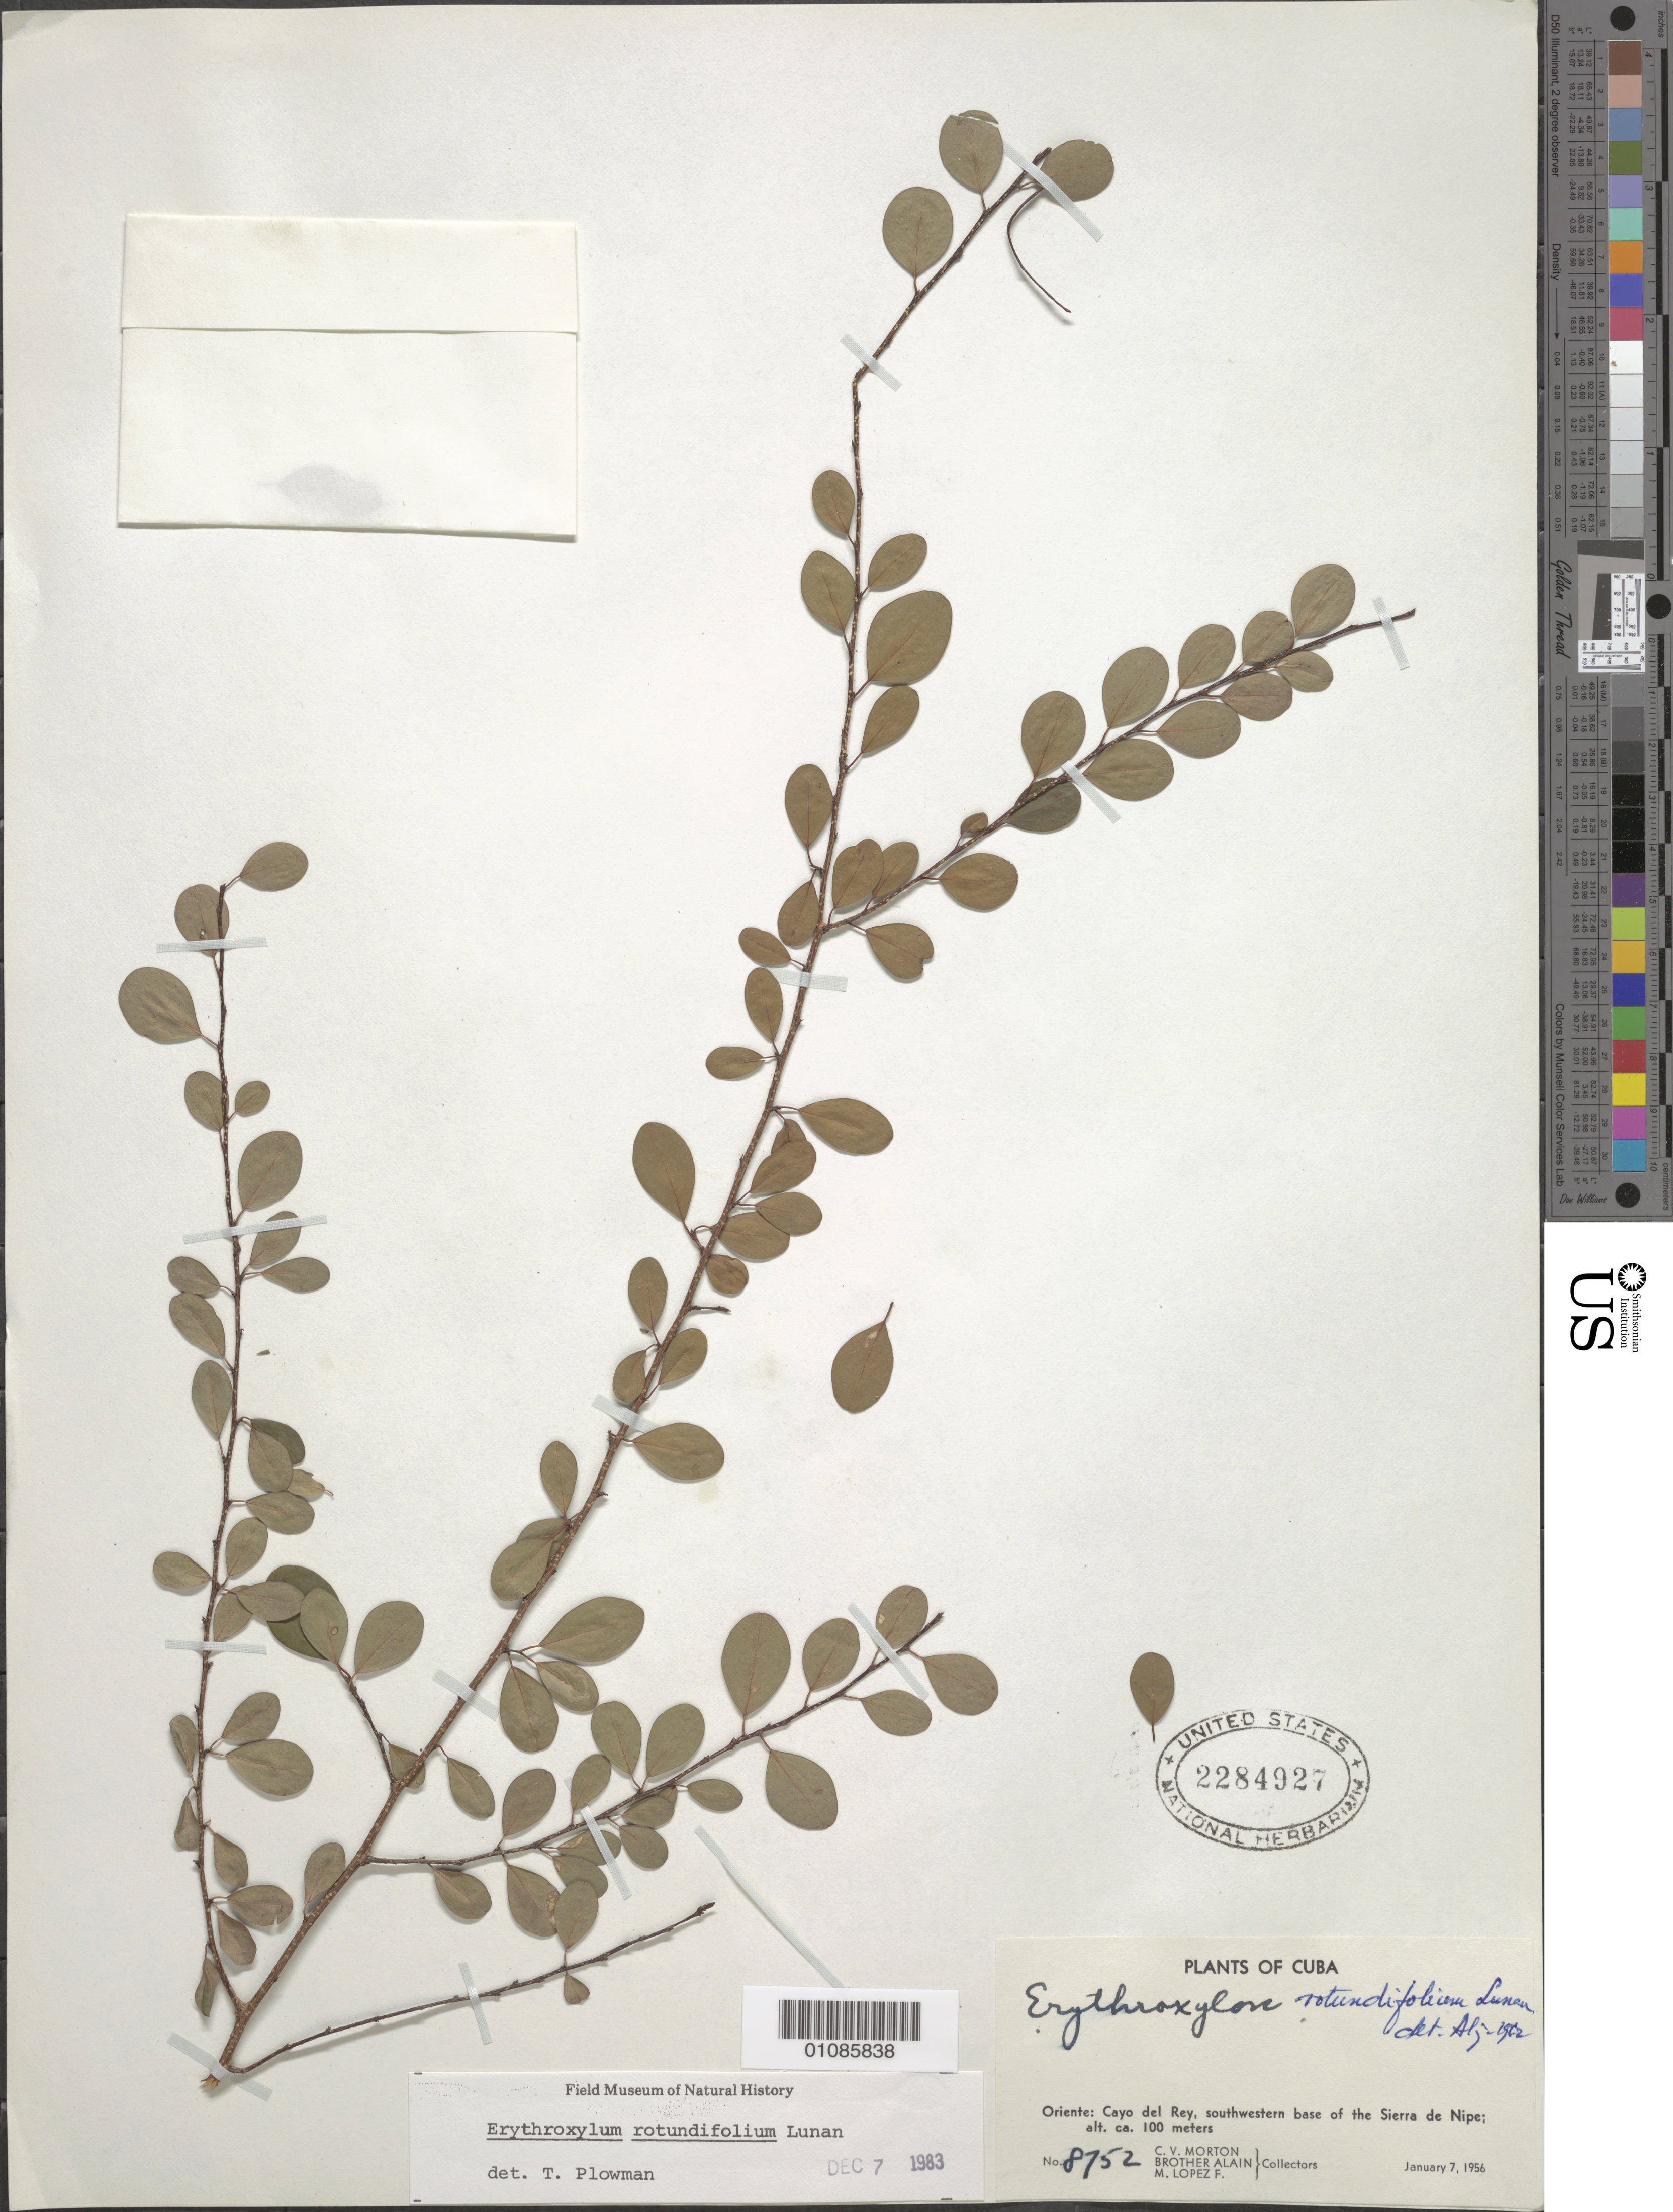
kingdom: Plantae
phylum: Tracheophyta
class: Magnoliopsida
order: Malpighiales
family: Erythroxylaceae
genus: Erythroxylum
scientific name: Erythroxylum rotundifolium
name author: Lunan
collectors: C. V. Morton, A. H. Liogier & M. López Figueiras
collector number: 8752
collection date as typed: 07 Jan 1956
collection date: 1956-01-07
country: Cuba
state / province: Holguín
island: Cuba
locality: cayo del rey, Southwestern base of the Sierra de Nipe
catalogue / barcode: US 2284927